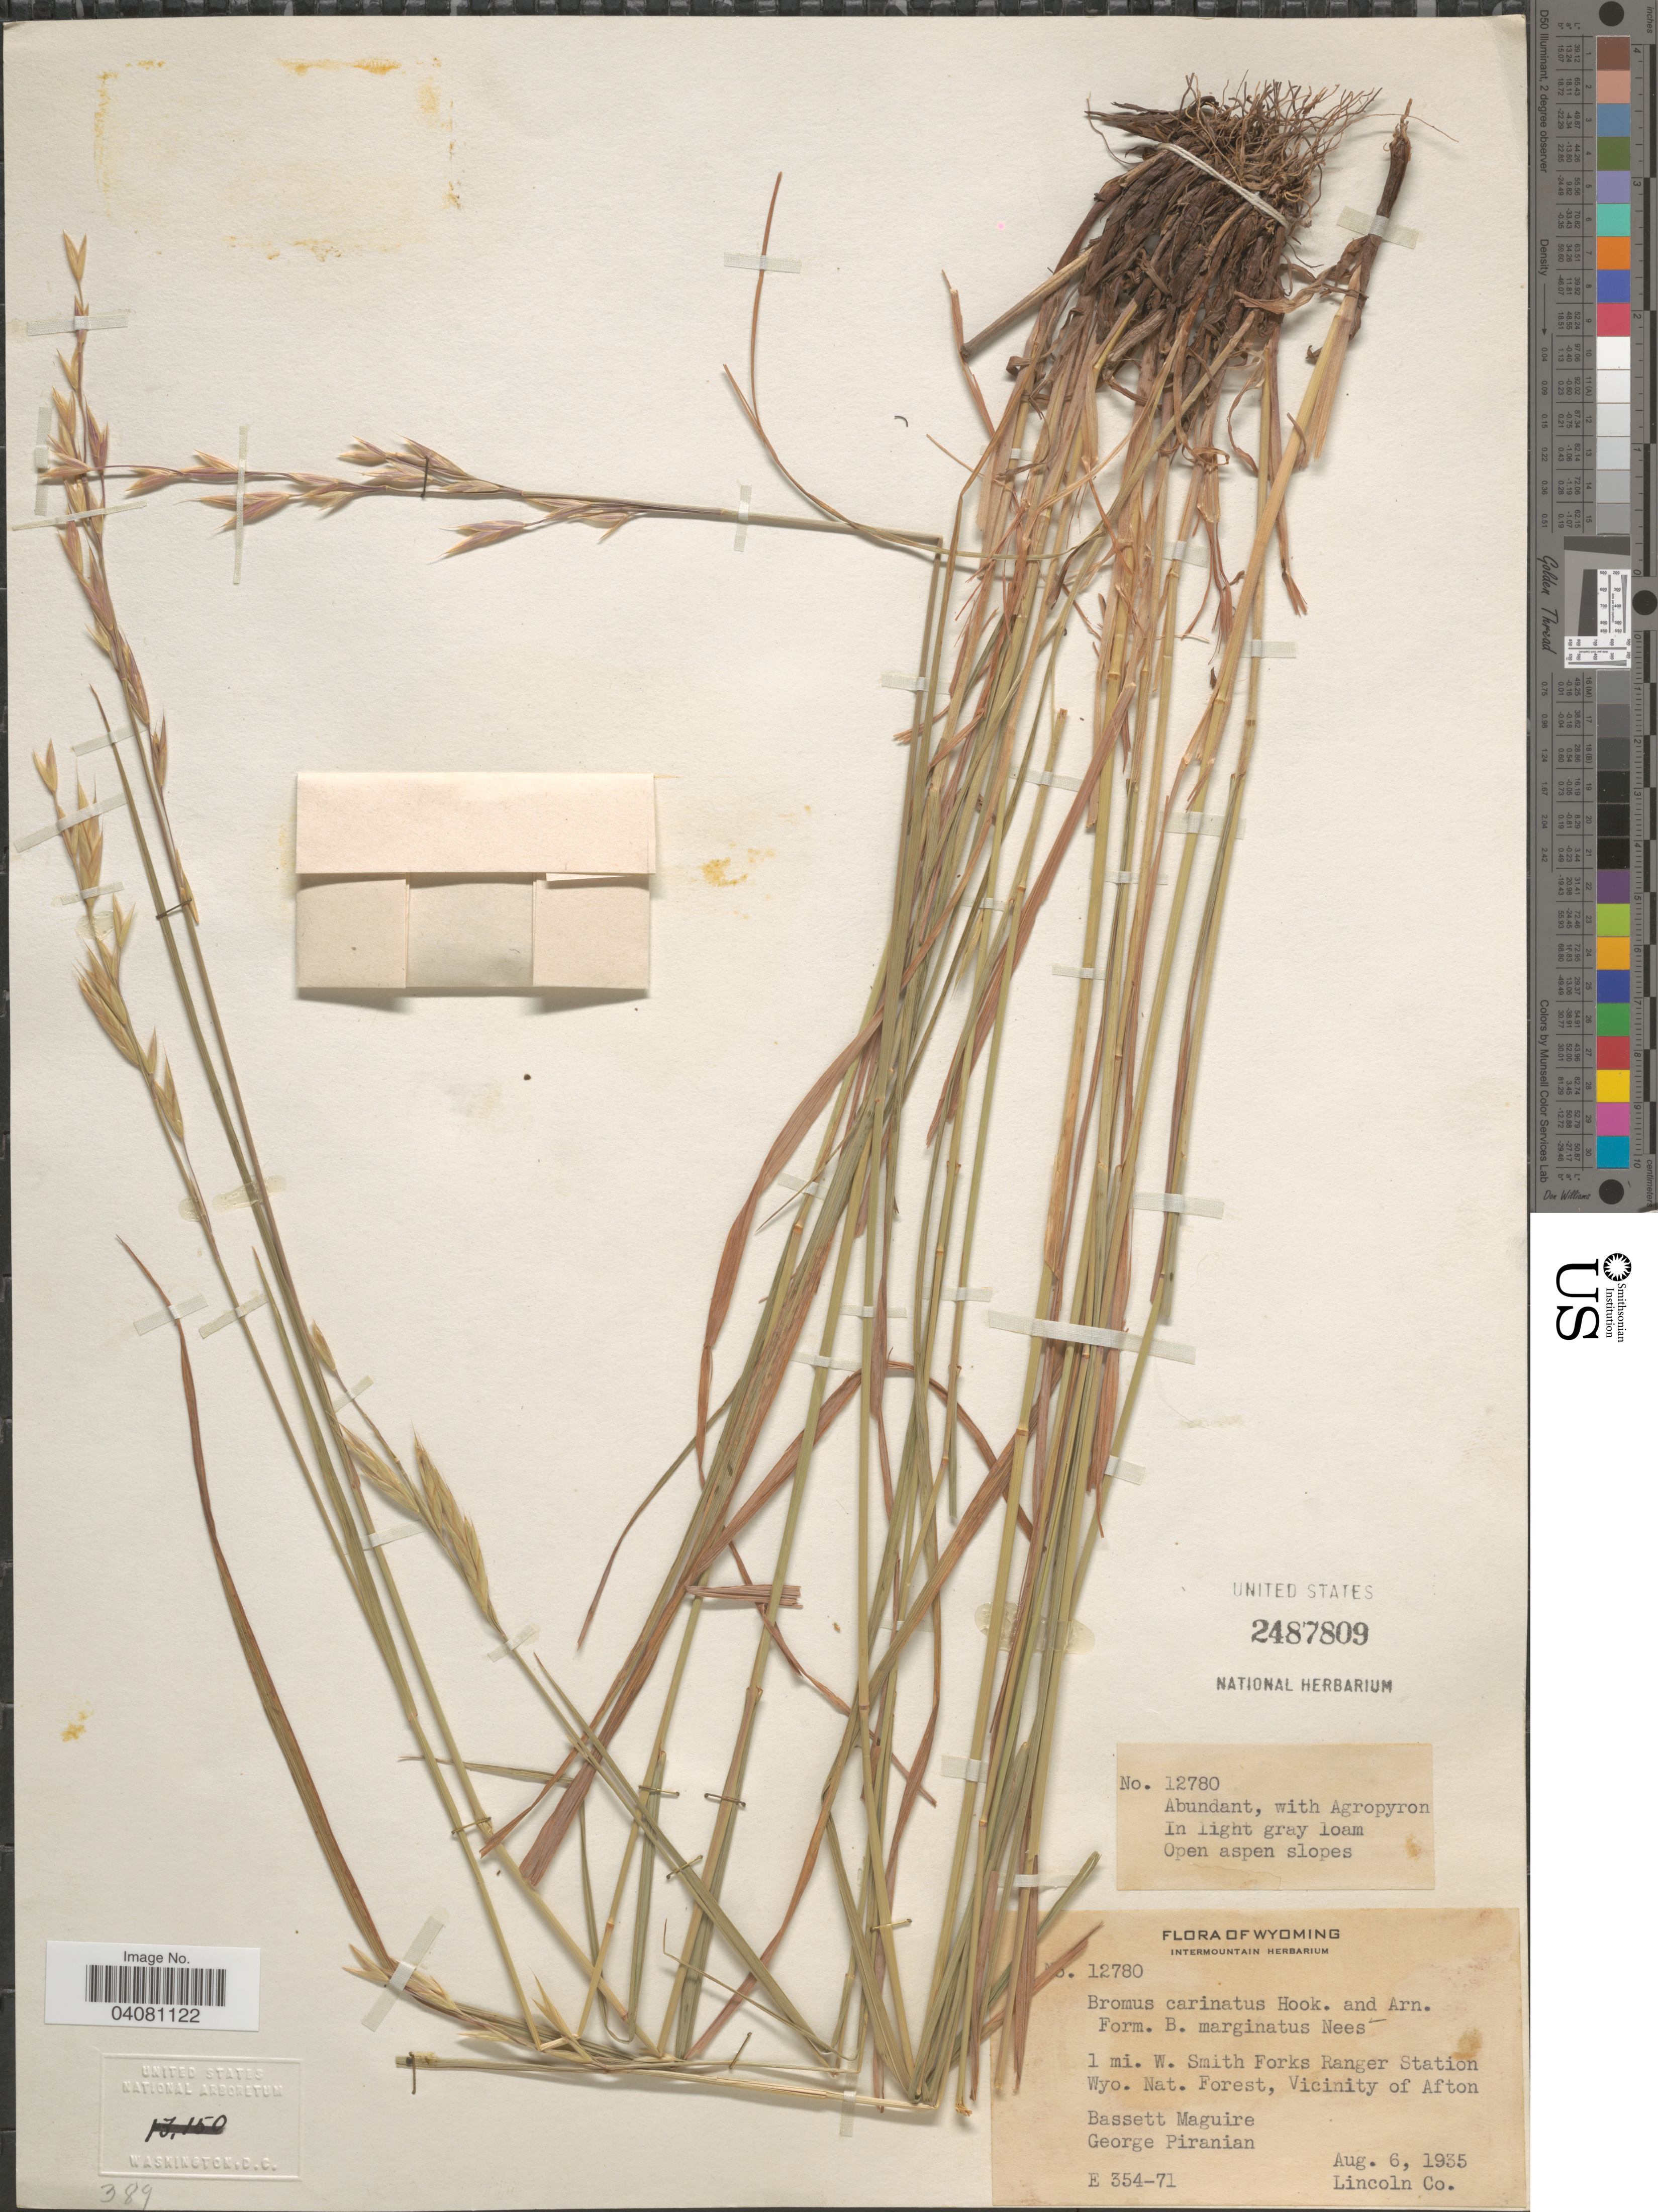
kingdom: Plantae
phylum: Tracheophyta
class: Liliopsida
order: Poales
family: Poaceae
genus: Bromus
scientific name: Bromus carinatus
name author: Hook. & Arn.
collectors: B. Maguire & G. Piranian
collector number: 12780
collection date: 1935-08-06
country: United States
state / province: Wyoming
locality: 1 mi. W, Smith Forks Ranger Station Wyo. Nat. Forest, Vicinity of Afton. Lincoln Co.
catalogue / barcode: US 2487809